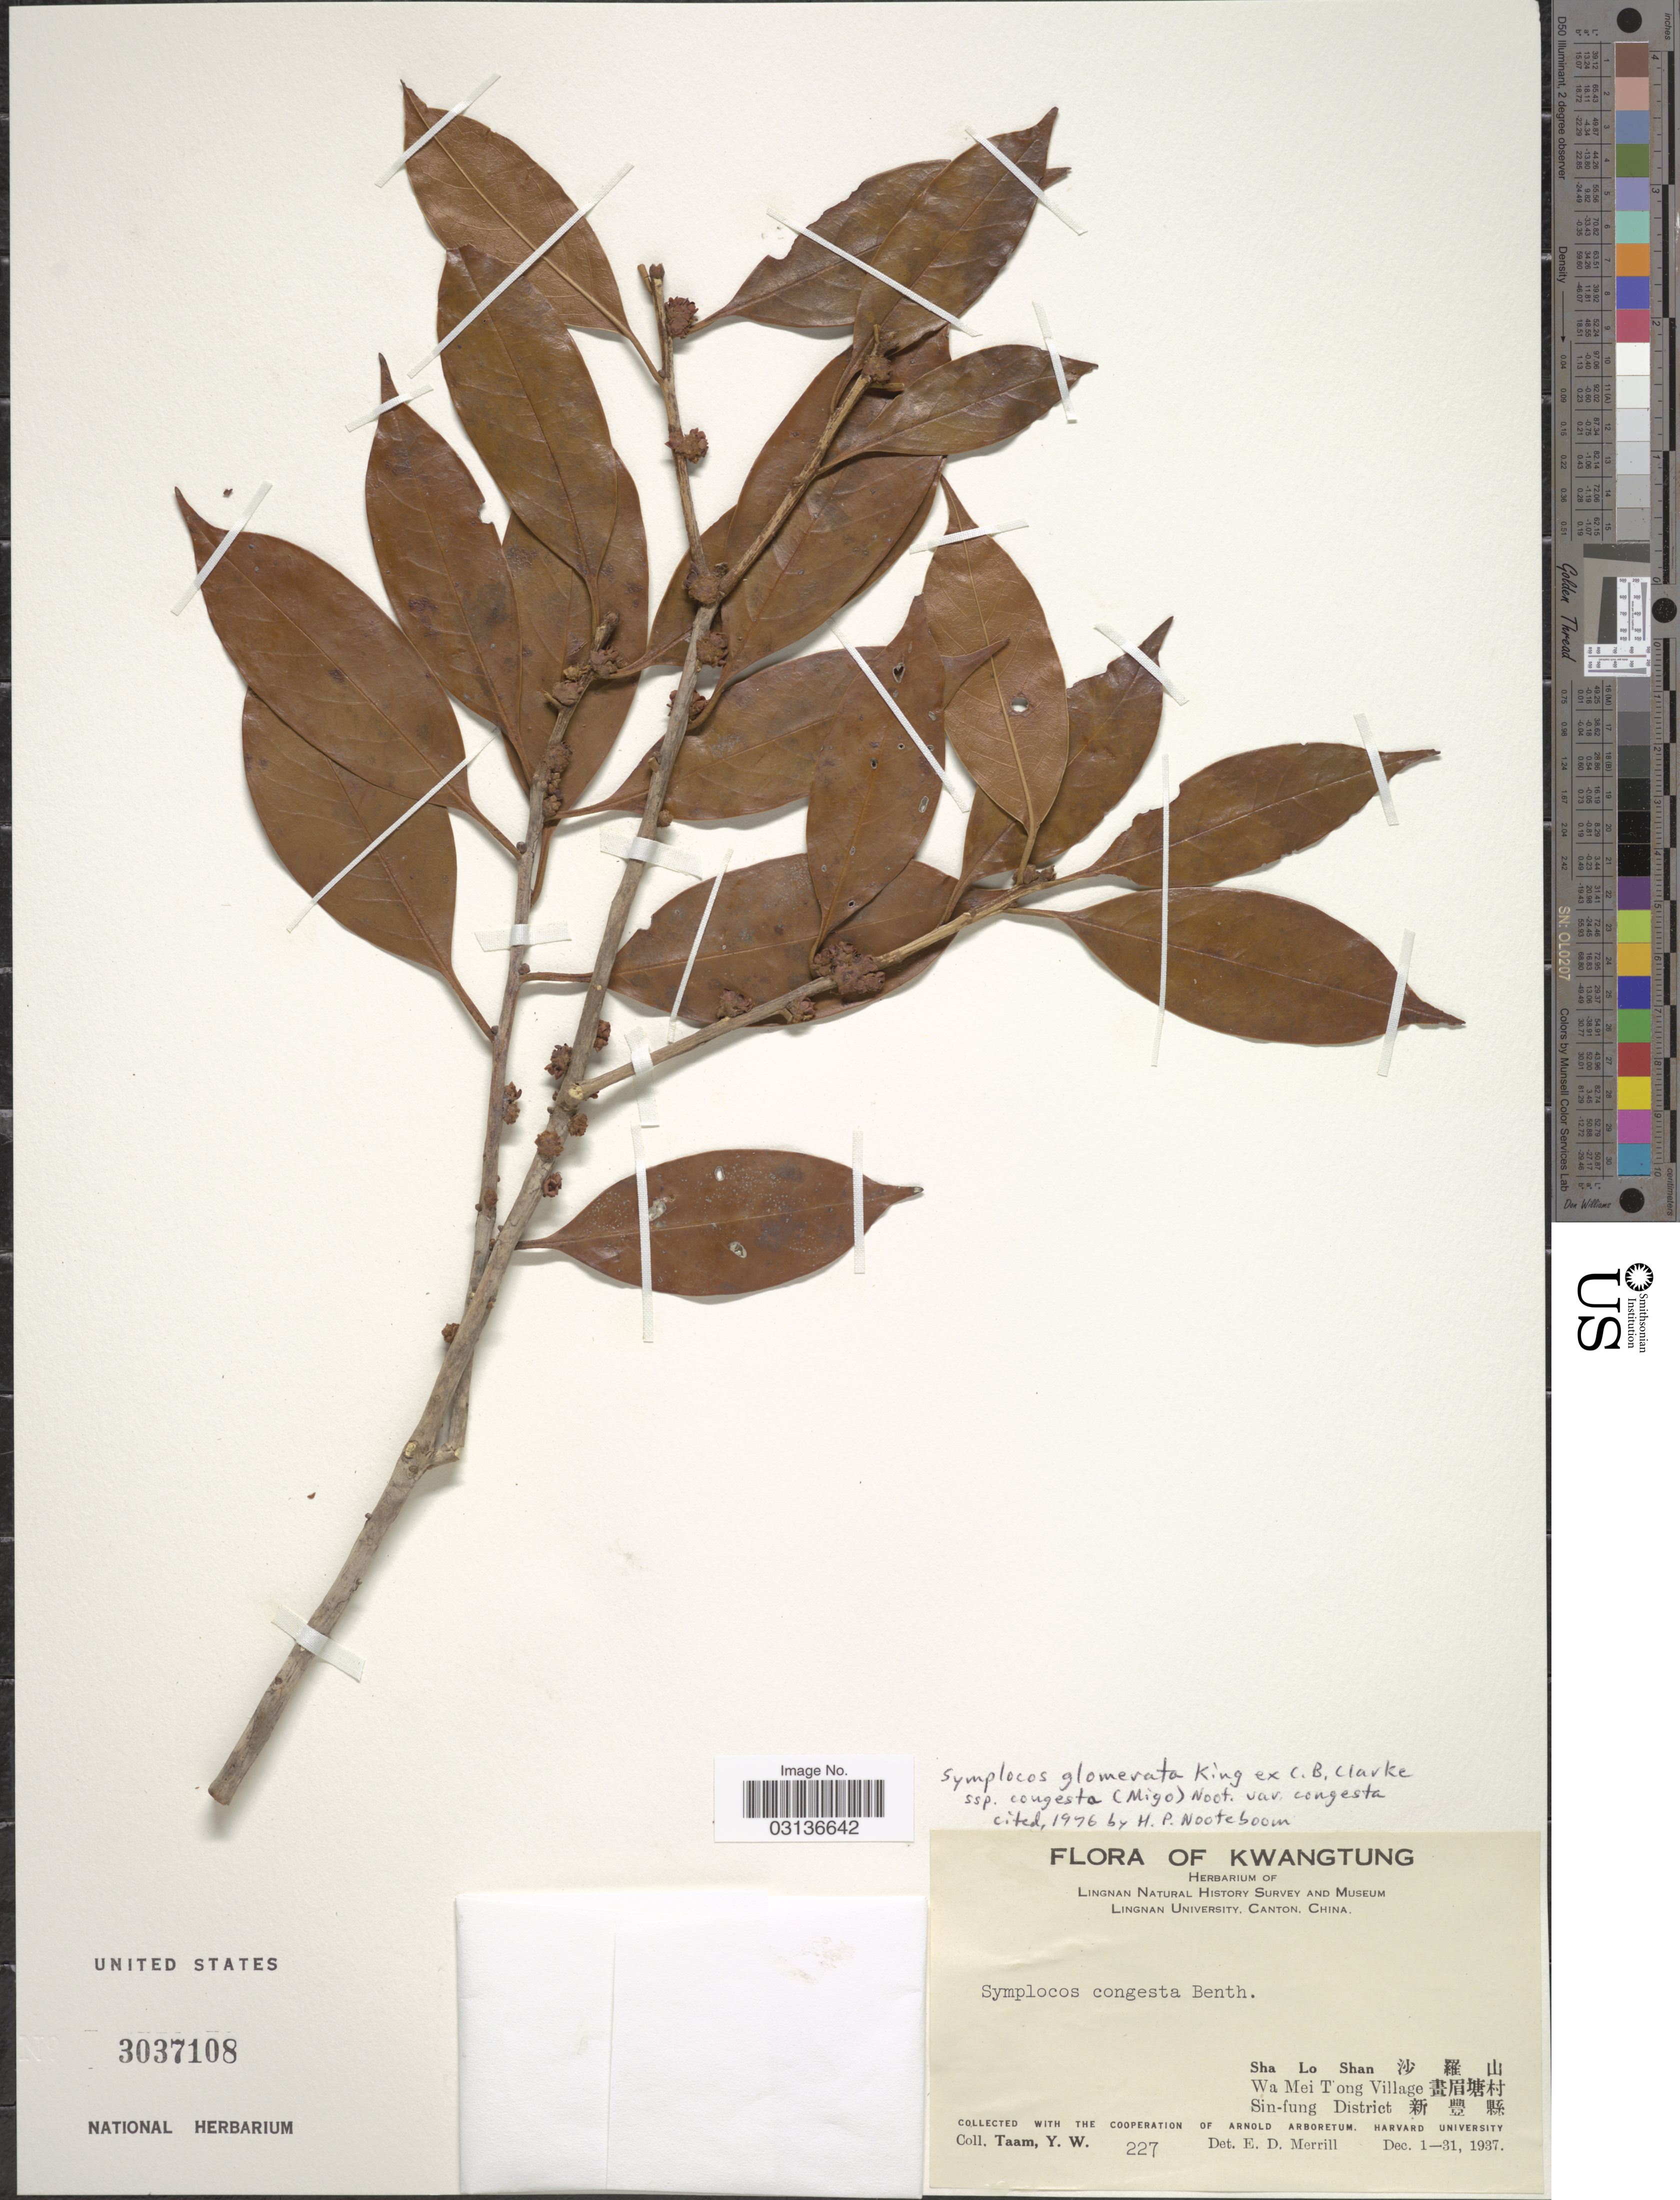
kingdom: Plantae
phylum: Tracheophyta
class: Magnoliopsida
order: Ericales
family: Symplocaceae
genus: Symplocos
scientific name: Symplocos glomerata subsp. congesta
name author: (Benth.) Noot.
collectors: Y. W. Taam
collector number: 227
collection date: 1937-12-01/1937-12-31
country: China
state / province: Guangdong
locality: Kwatung.Sha Lo Shan Wa Mei T'ong Village Sin-fung District .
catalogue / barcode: US 3037108